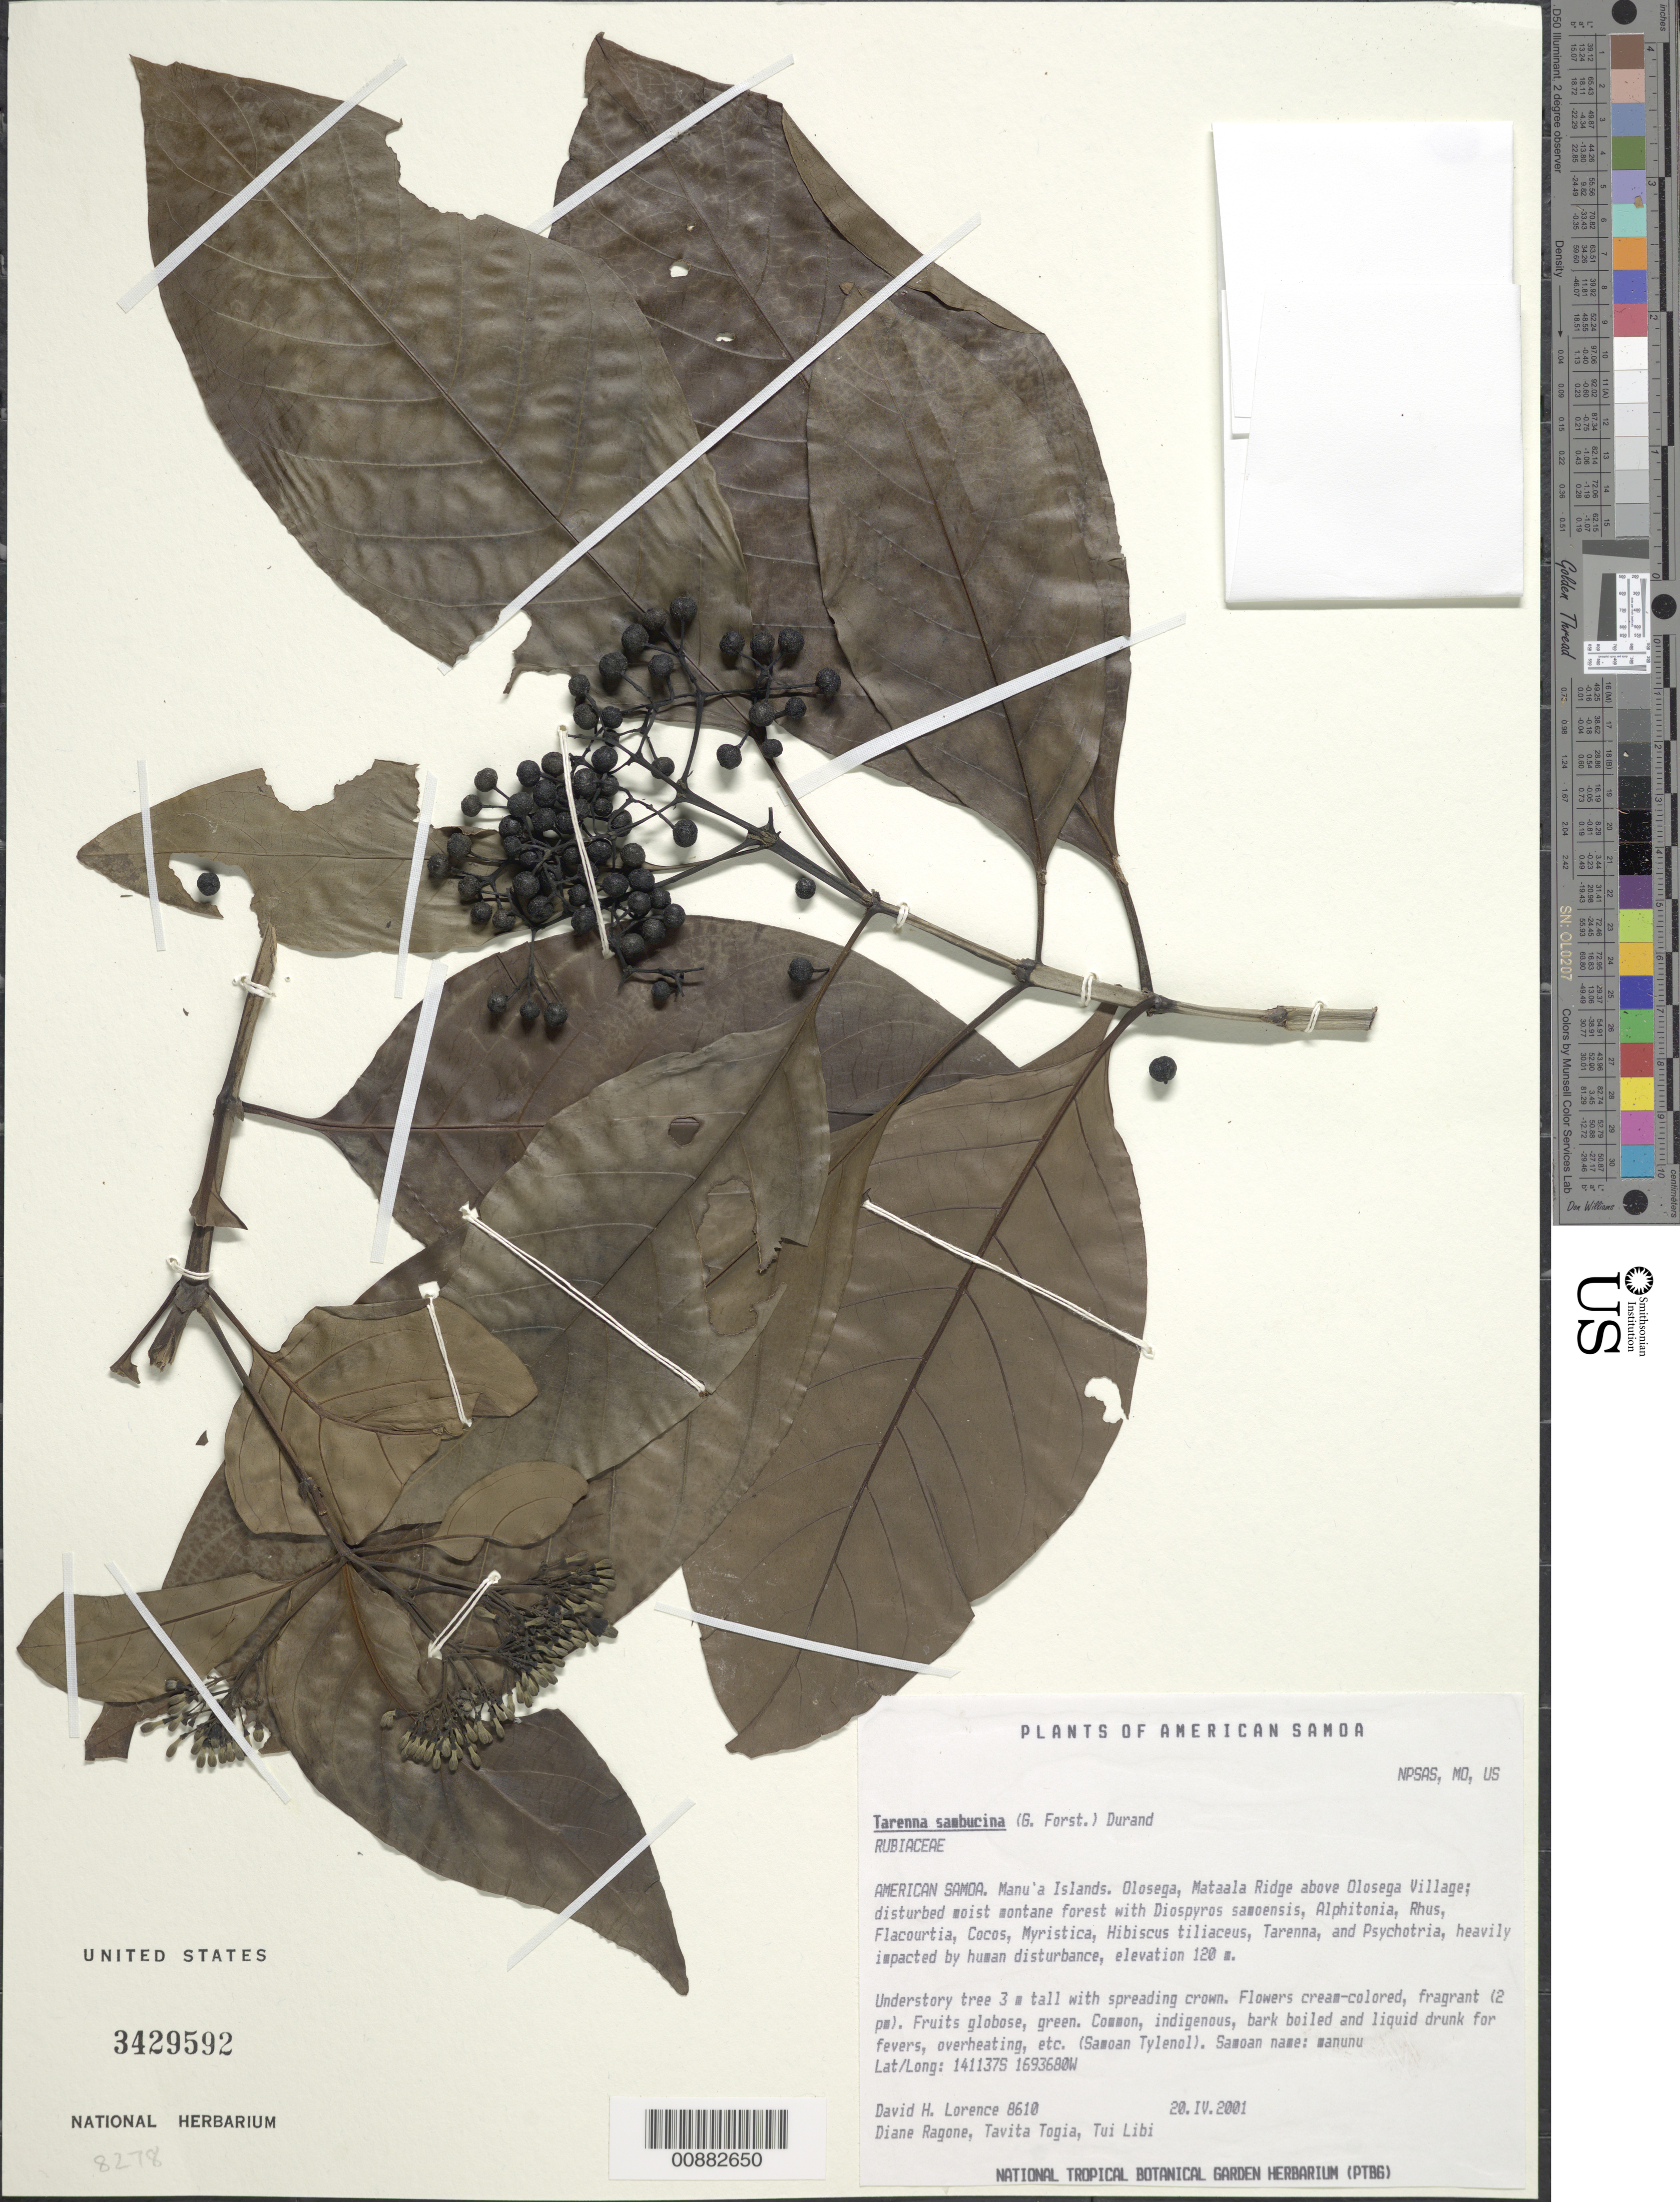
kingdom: Plantae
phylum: Tracheophyta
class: Magnoliopsida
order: Gentianales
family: Rubiaceae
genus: Tarenna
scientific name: Tarenna sambucina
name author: (G. Forst.) Drake ex Durand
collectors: D. Lorence, D. Ragone, A. Togia & T. Libi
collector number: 8610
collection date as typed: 20 Apr 2001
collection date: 2001-04-20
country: American Samoa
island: Swains [Olosenga]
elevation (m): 120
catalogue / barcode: US 3429592